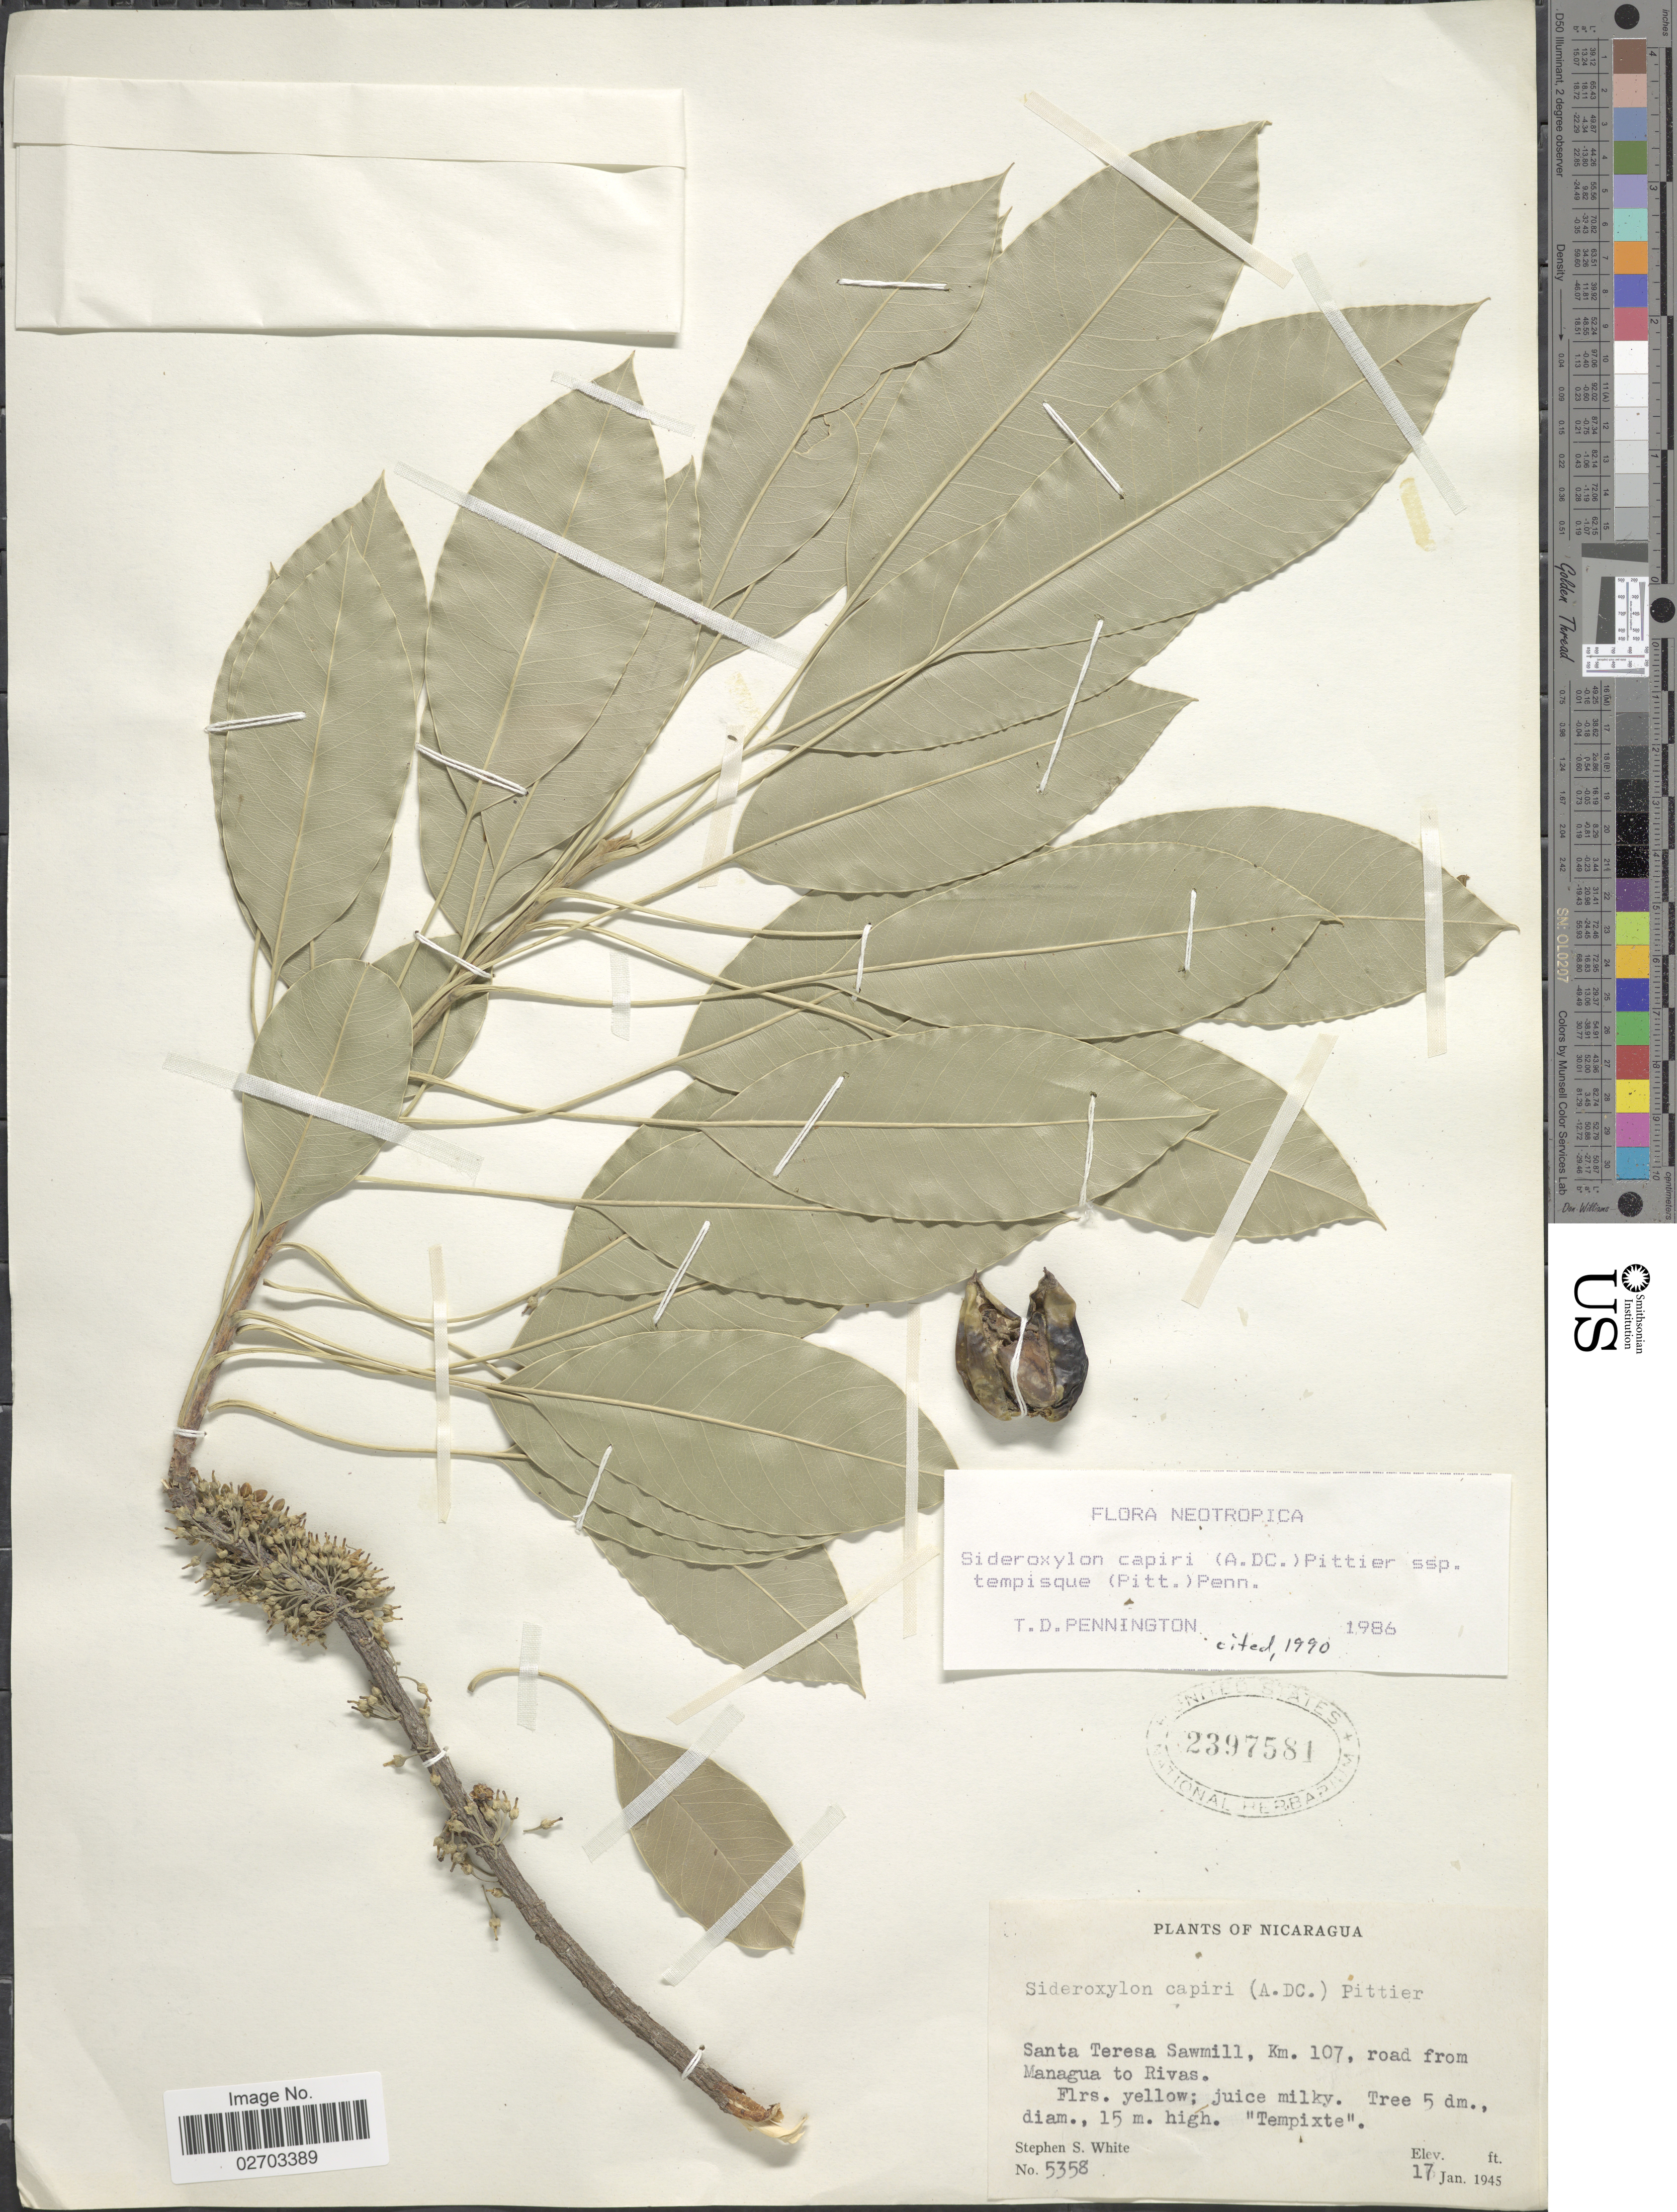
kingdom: Plantae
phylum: Tracheophyta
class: Magnoliopsida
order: Ericales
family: Sapotaceae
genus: Sideroxylon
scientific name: Sideroxylon capiri subsp. tempisque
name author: (Pittier) T.D. Penn.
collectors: S. S. White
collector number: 5358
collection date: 1945-01-17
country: Nicaragua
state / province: Managua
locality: Santa Teresa Sawmill, km. 107, road from Managua to Rivas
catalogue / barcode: US 2397581